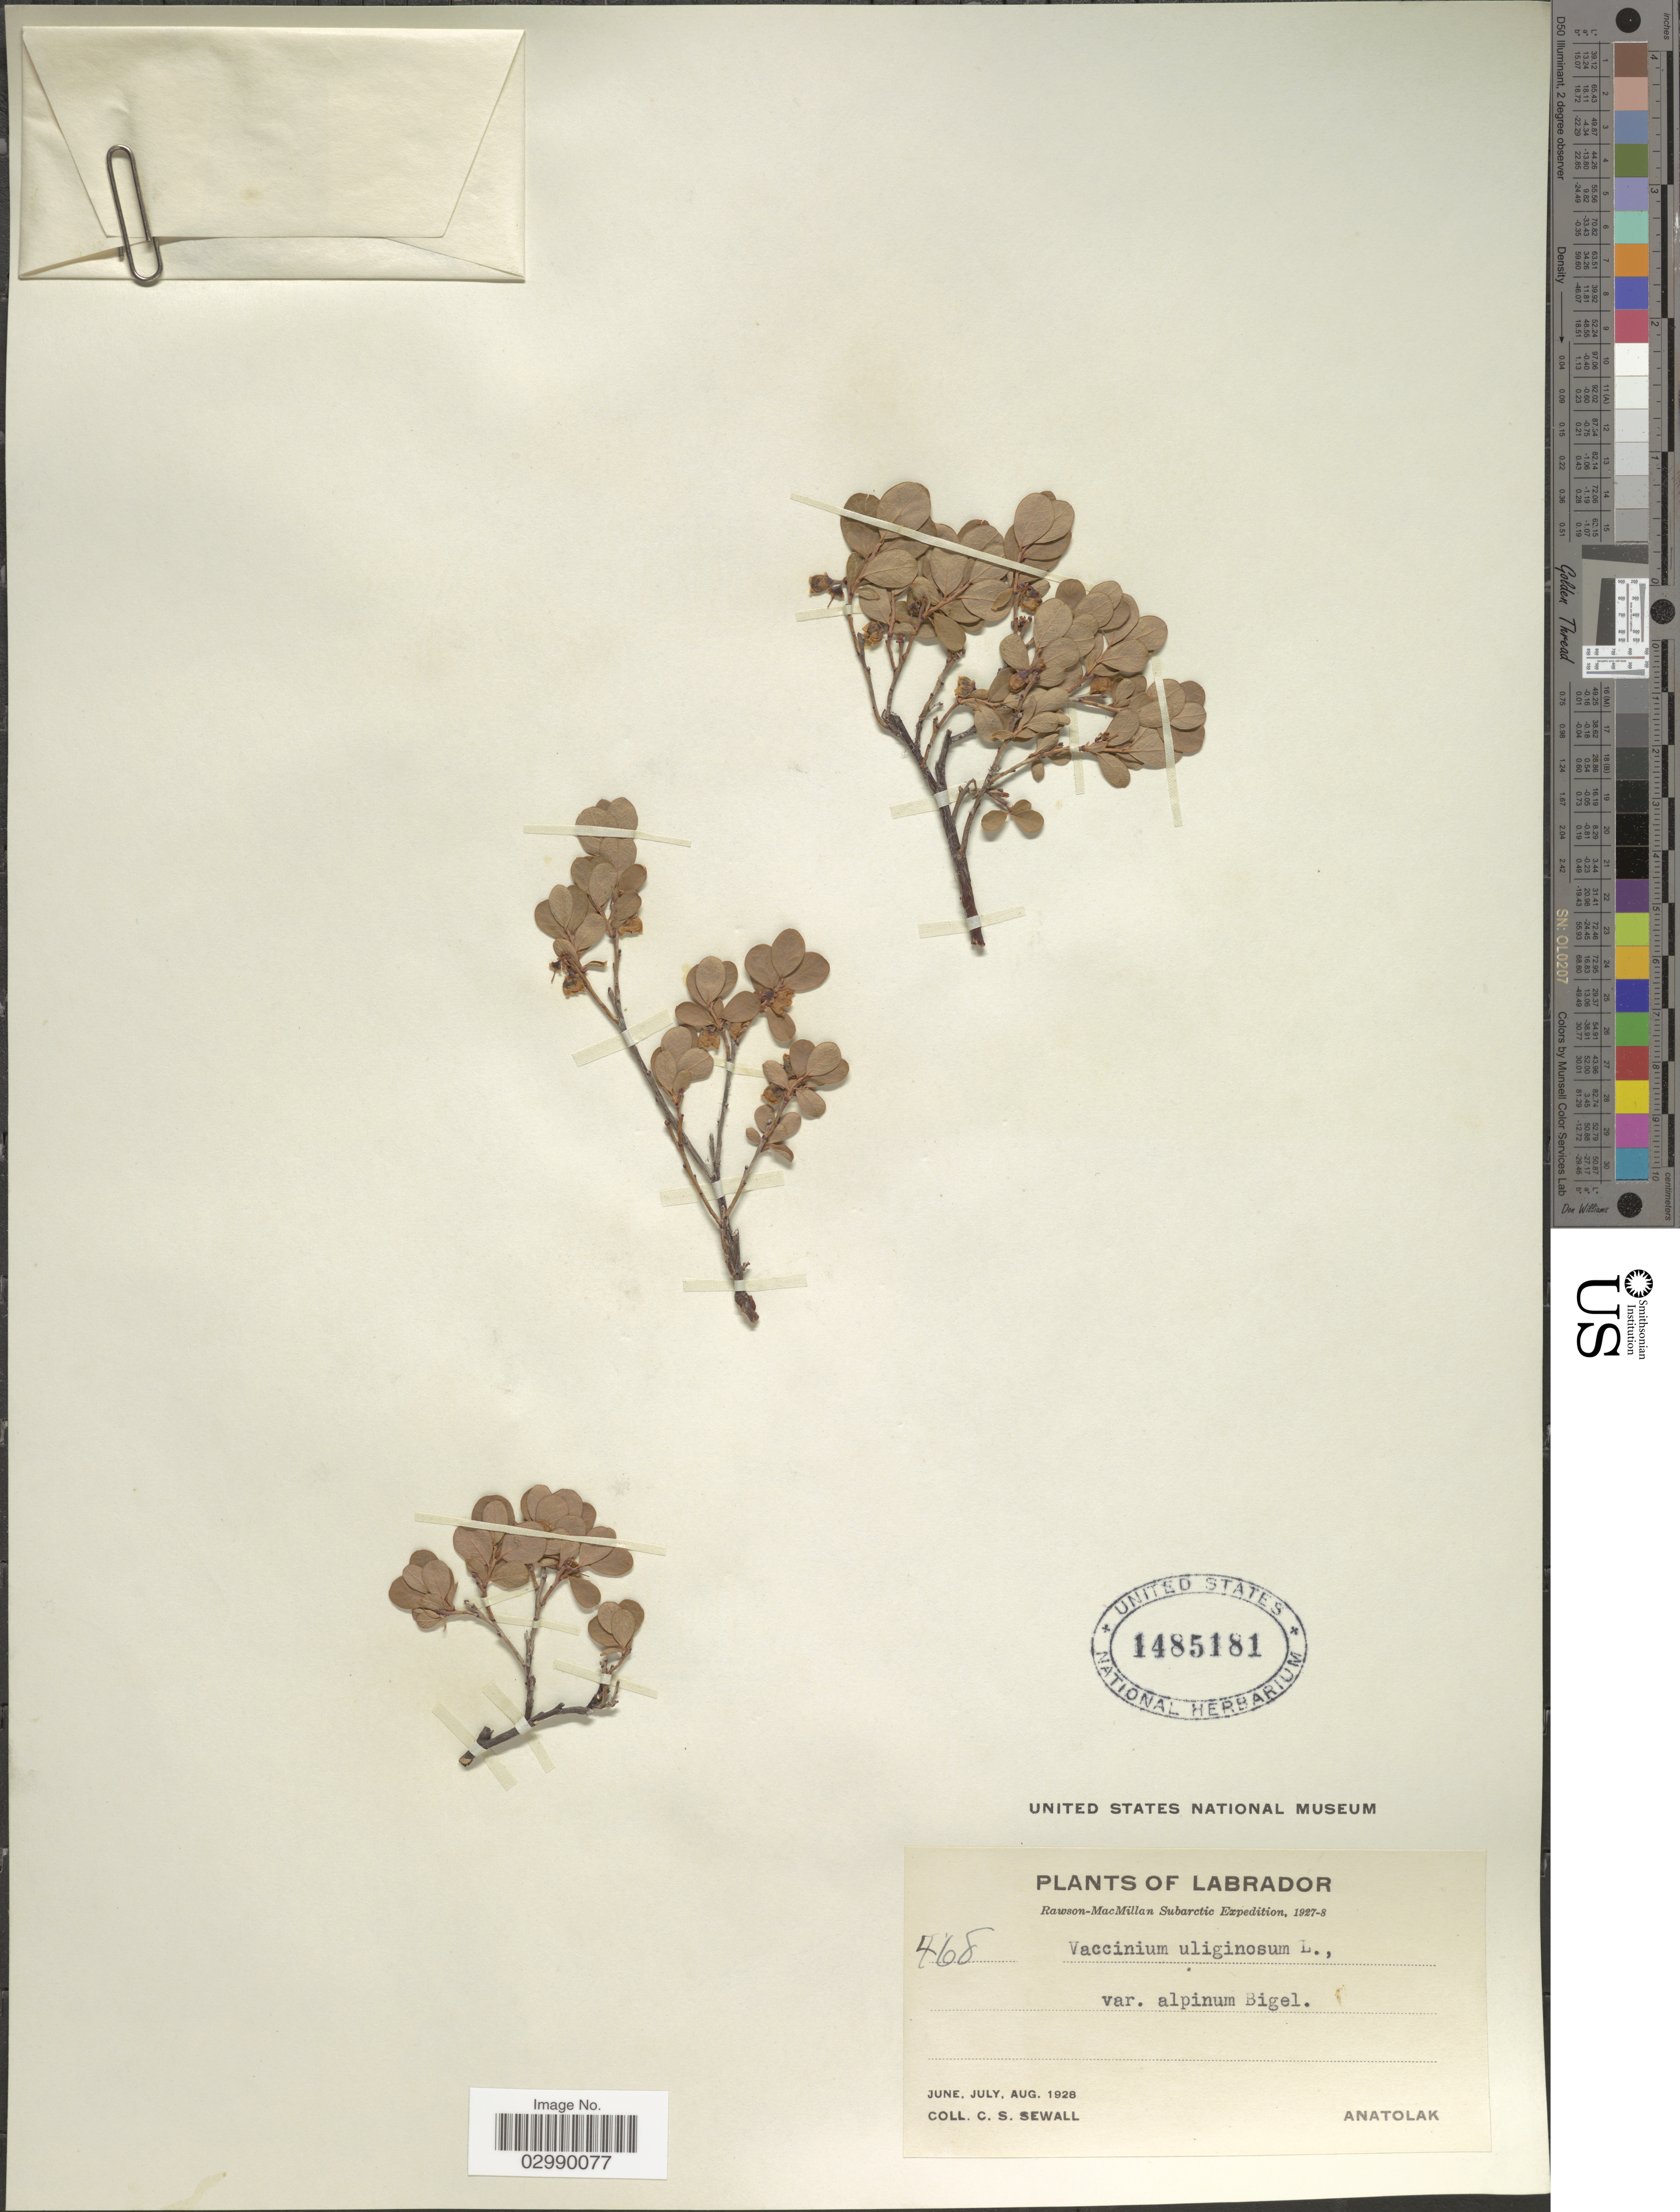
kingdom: Plantae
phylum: Tracheophyta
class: Magnoliopsida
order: Ericales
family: Ericaceae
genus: Vaccinium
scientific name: Vaccinium uliginosum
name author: L.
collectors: C. Sewall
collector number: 468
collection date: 1928-06/1928-08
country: Canada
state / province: Newfoundland and Labrador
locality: Labrador, Anatolak.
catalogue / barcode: US 1485181